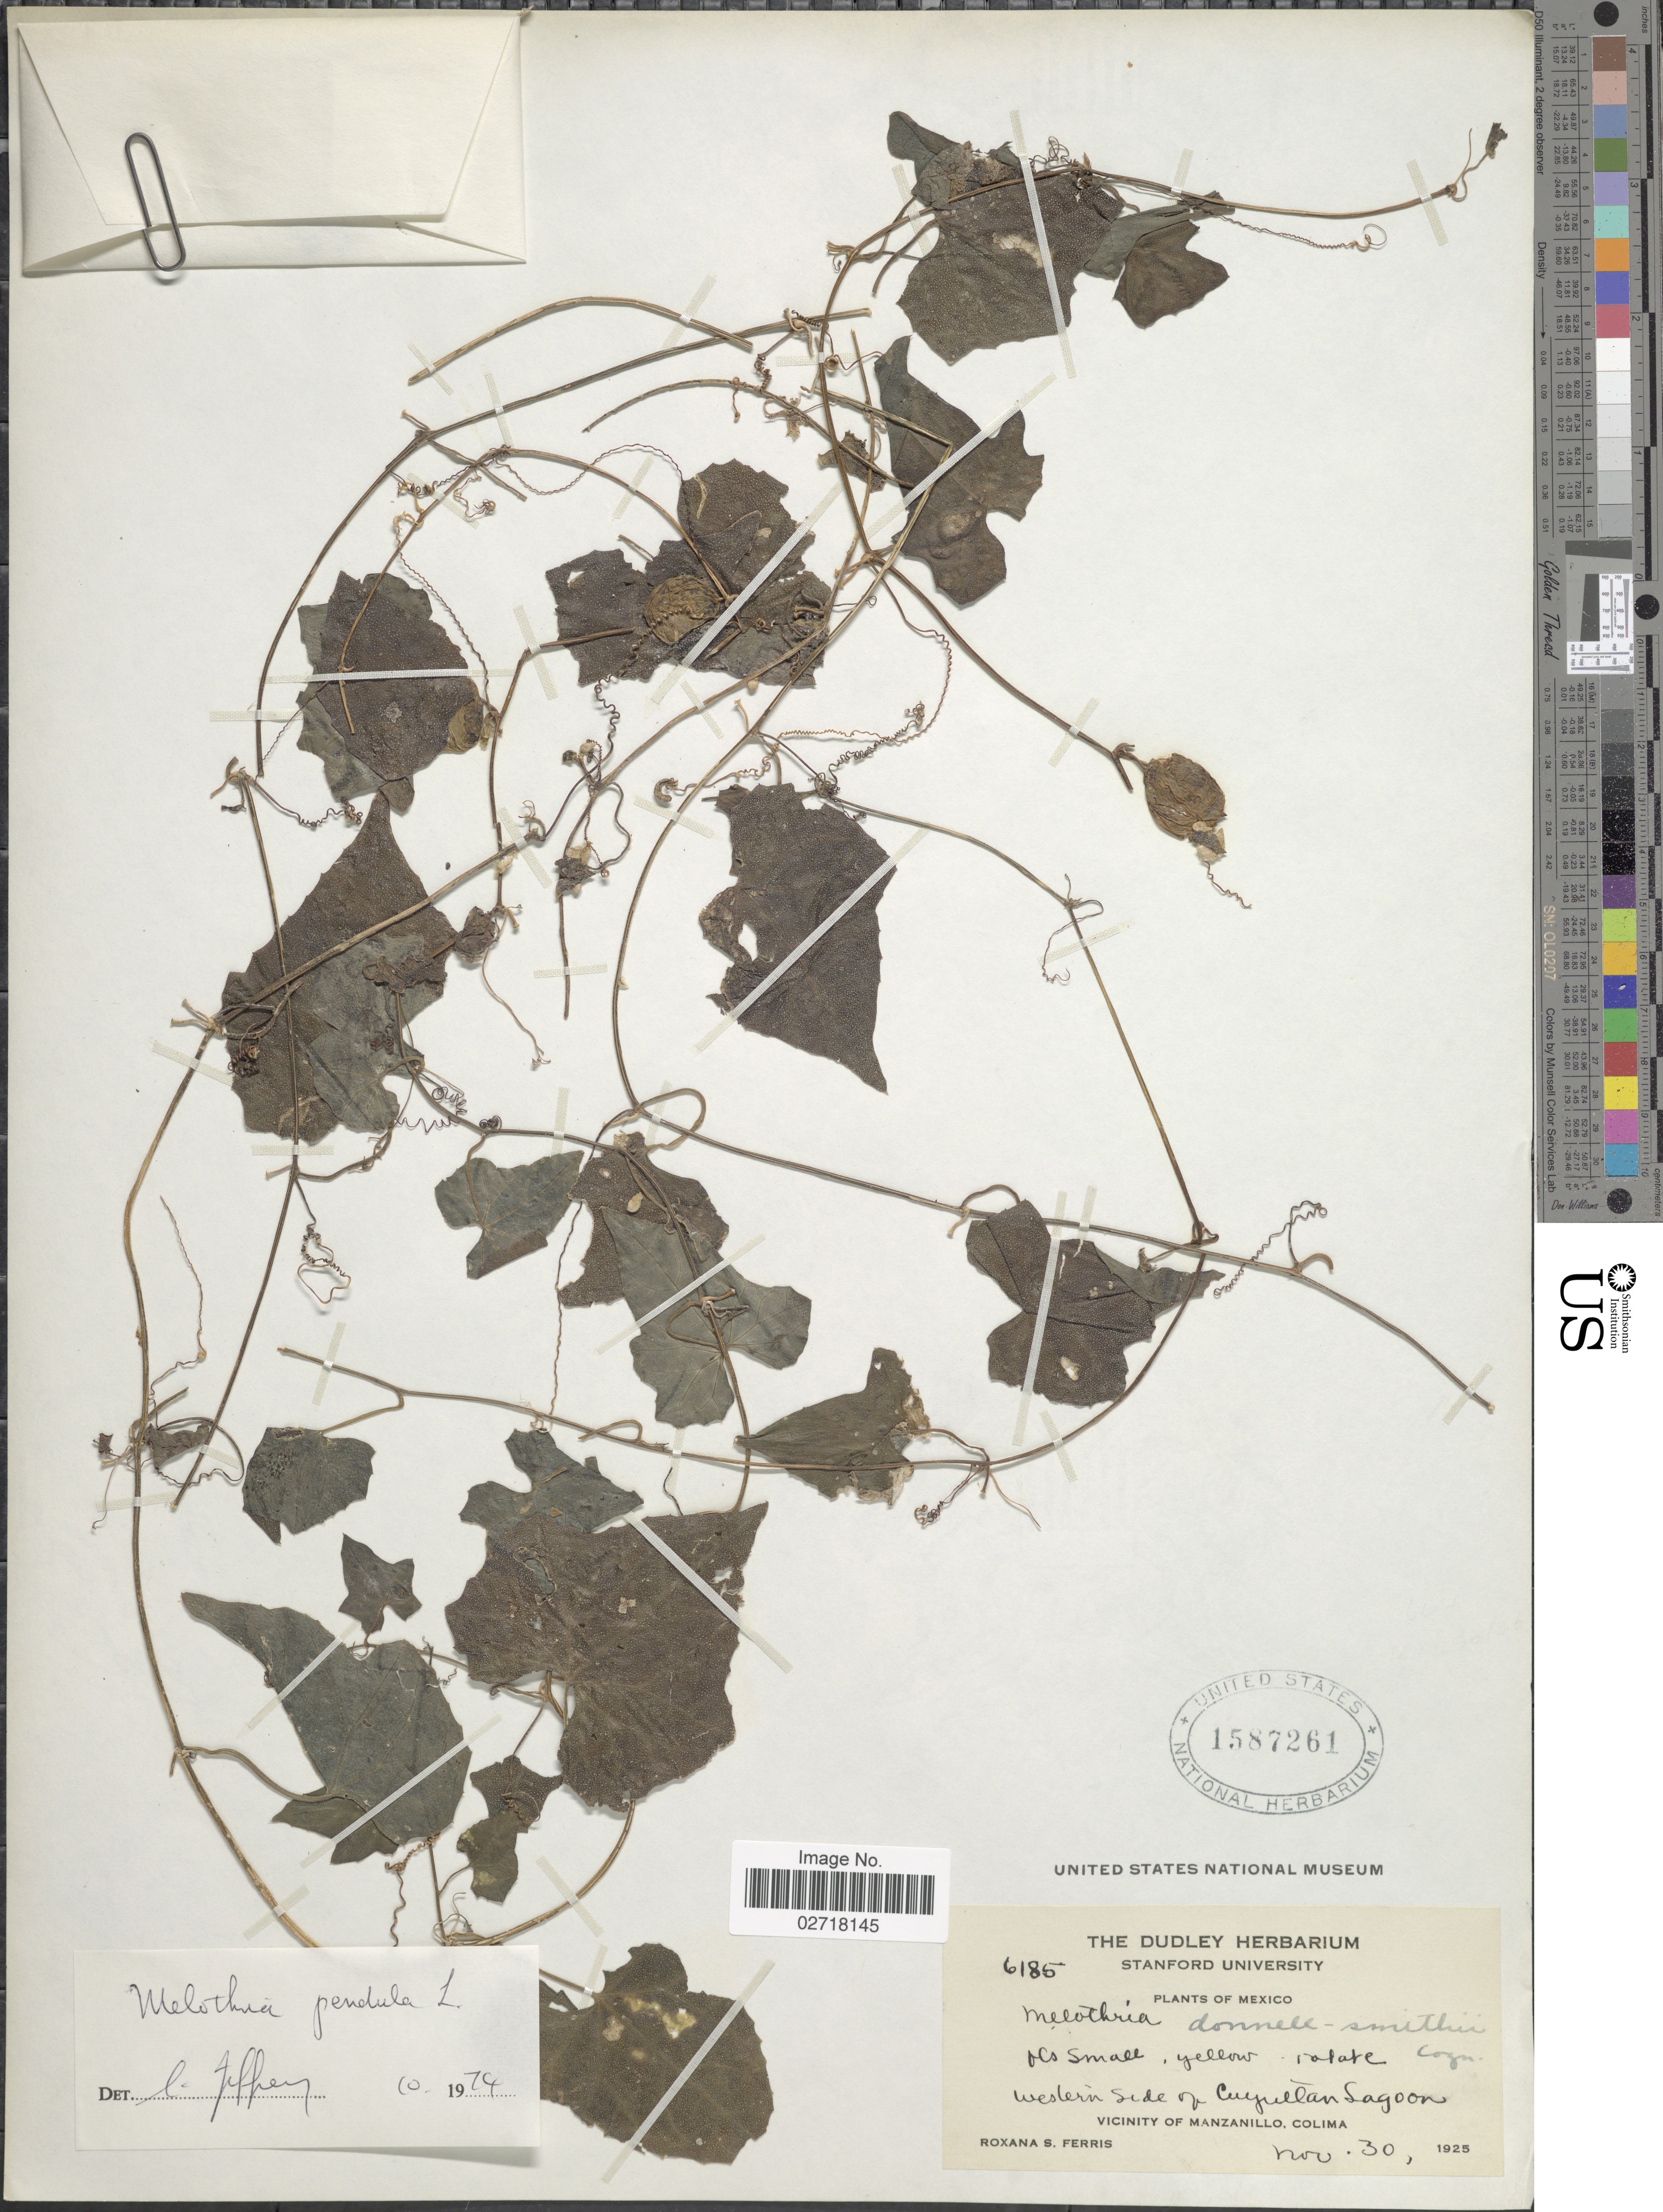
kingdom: Plantae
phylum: Tracheophyta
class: Magnoliopsida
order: Cucurbitales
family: Cucurbitaceae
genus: Melothria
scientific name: Melothria pendula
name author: L.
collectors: R. S. Ferris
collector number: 6185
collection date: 1925-11-30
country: Mexico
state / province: Colima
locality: Western side of Cuyutlan Lagoon. Vicinity of Manzanillo, Colima.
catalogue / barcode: US 1587261